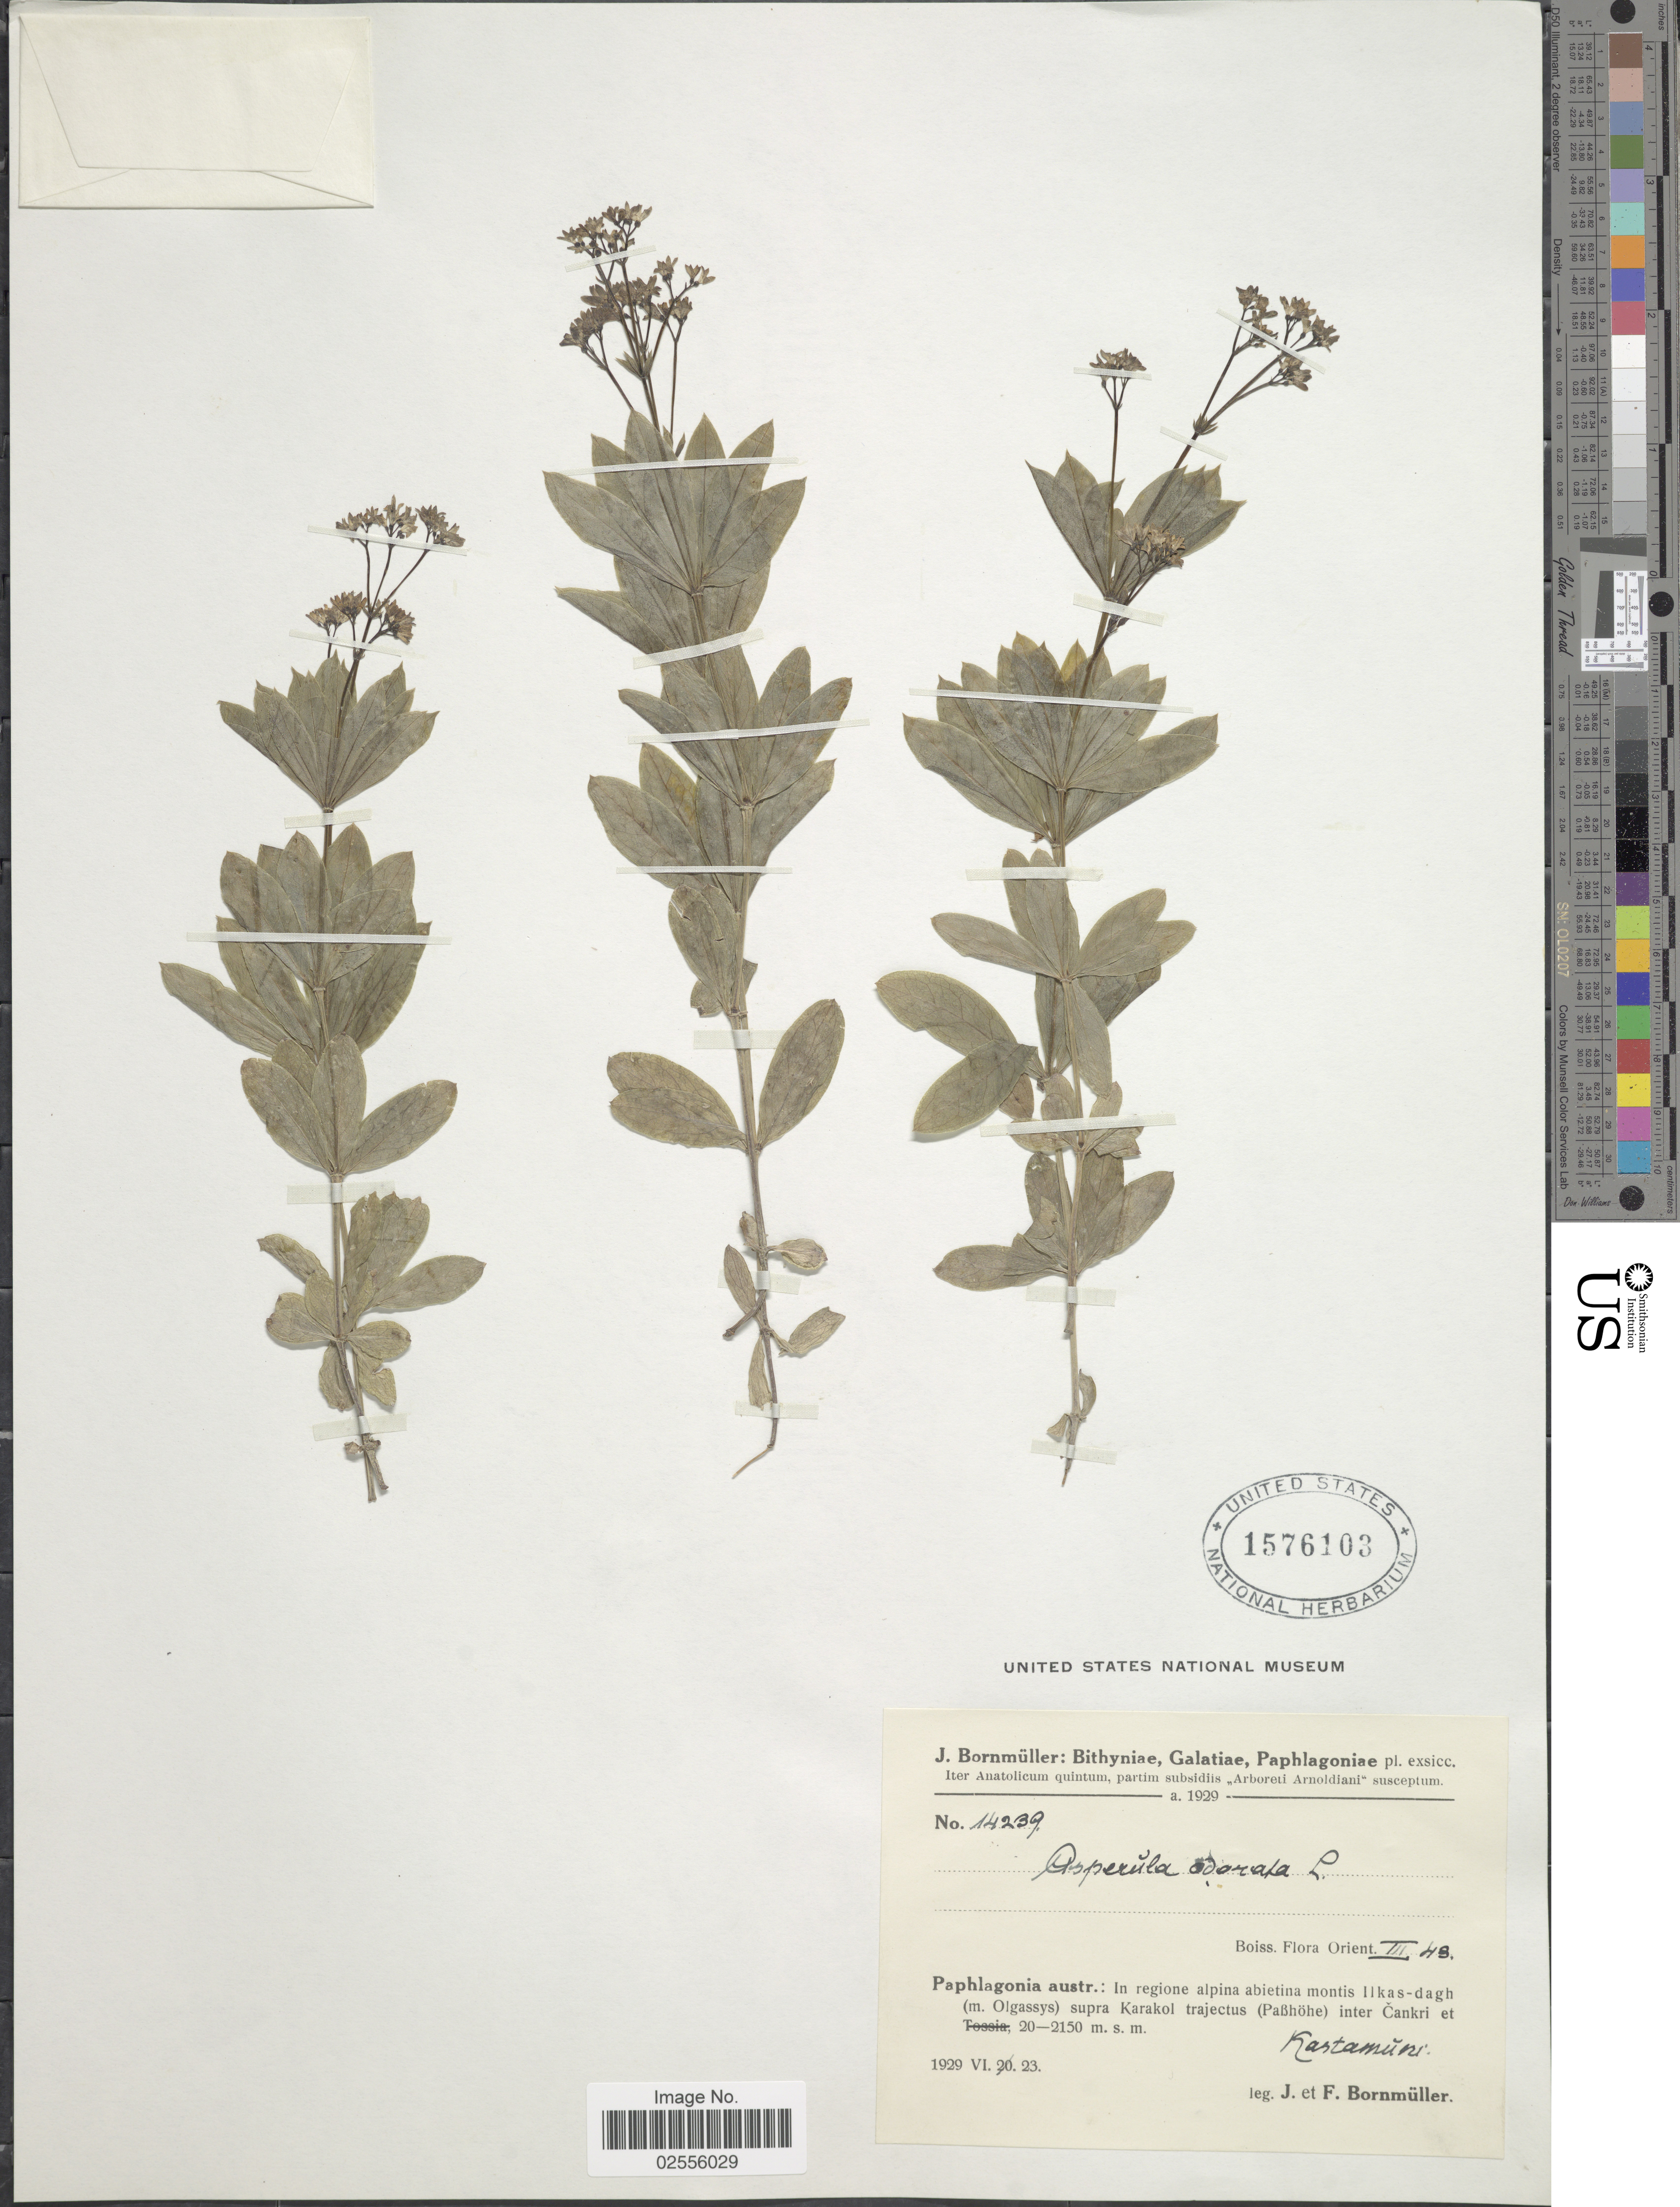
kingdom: Plantae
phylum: Tracheophyta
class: Magnoliopsida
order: Gentianales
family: Rubiaceae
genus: Asperula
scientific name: Asperula odorata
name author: L.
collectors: J. Bornmüller & F. Bornmüller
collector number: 14239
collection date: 1929-06-23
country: Turkey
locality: Bithyniae, Galatiae, Paphlagoniae, Iter Anatolicum quintum, Paphlagonia austr.: in regione alpina abietina montis Ilkas-dagh (m. Olgassys) supra Karakol trajectus (Paßhohe) inter Cankri, Kastamuni [interpreted].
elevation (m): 20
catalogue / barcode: US 1576103